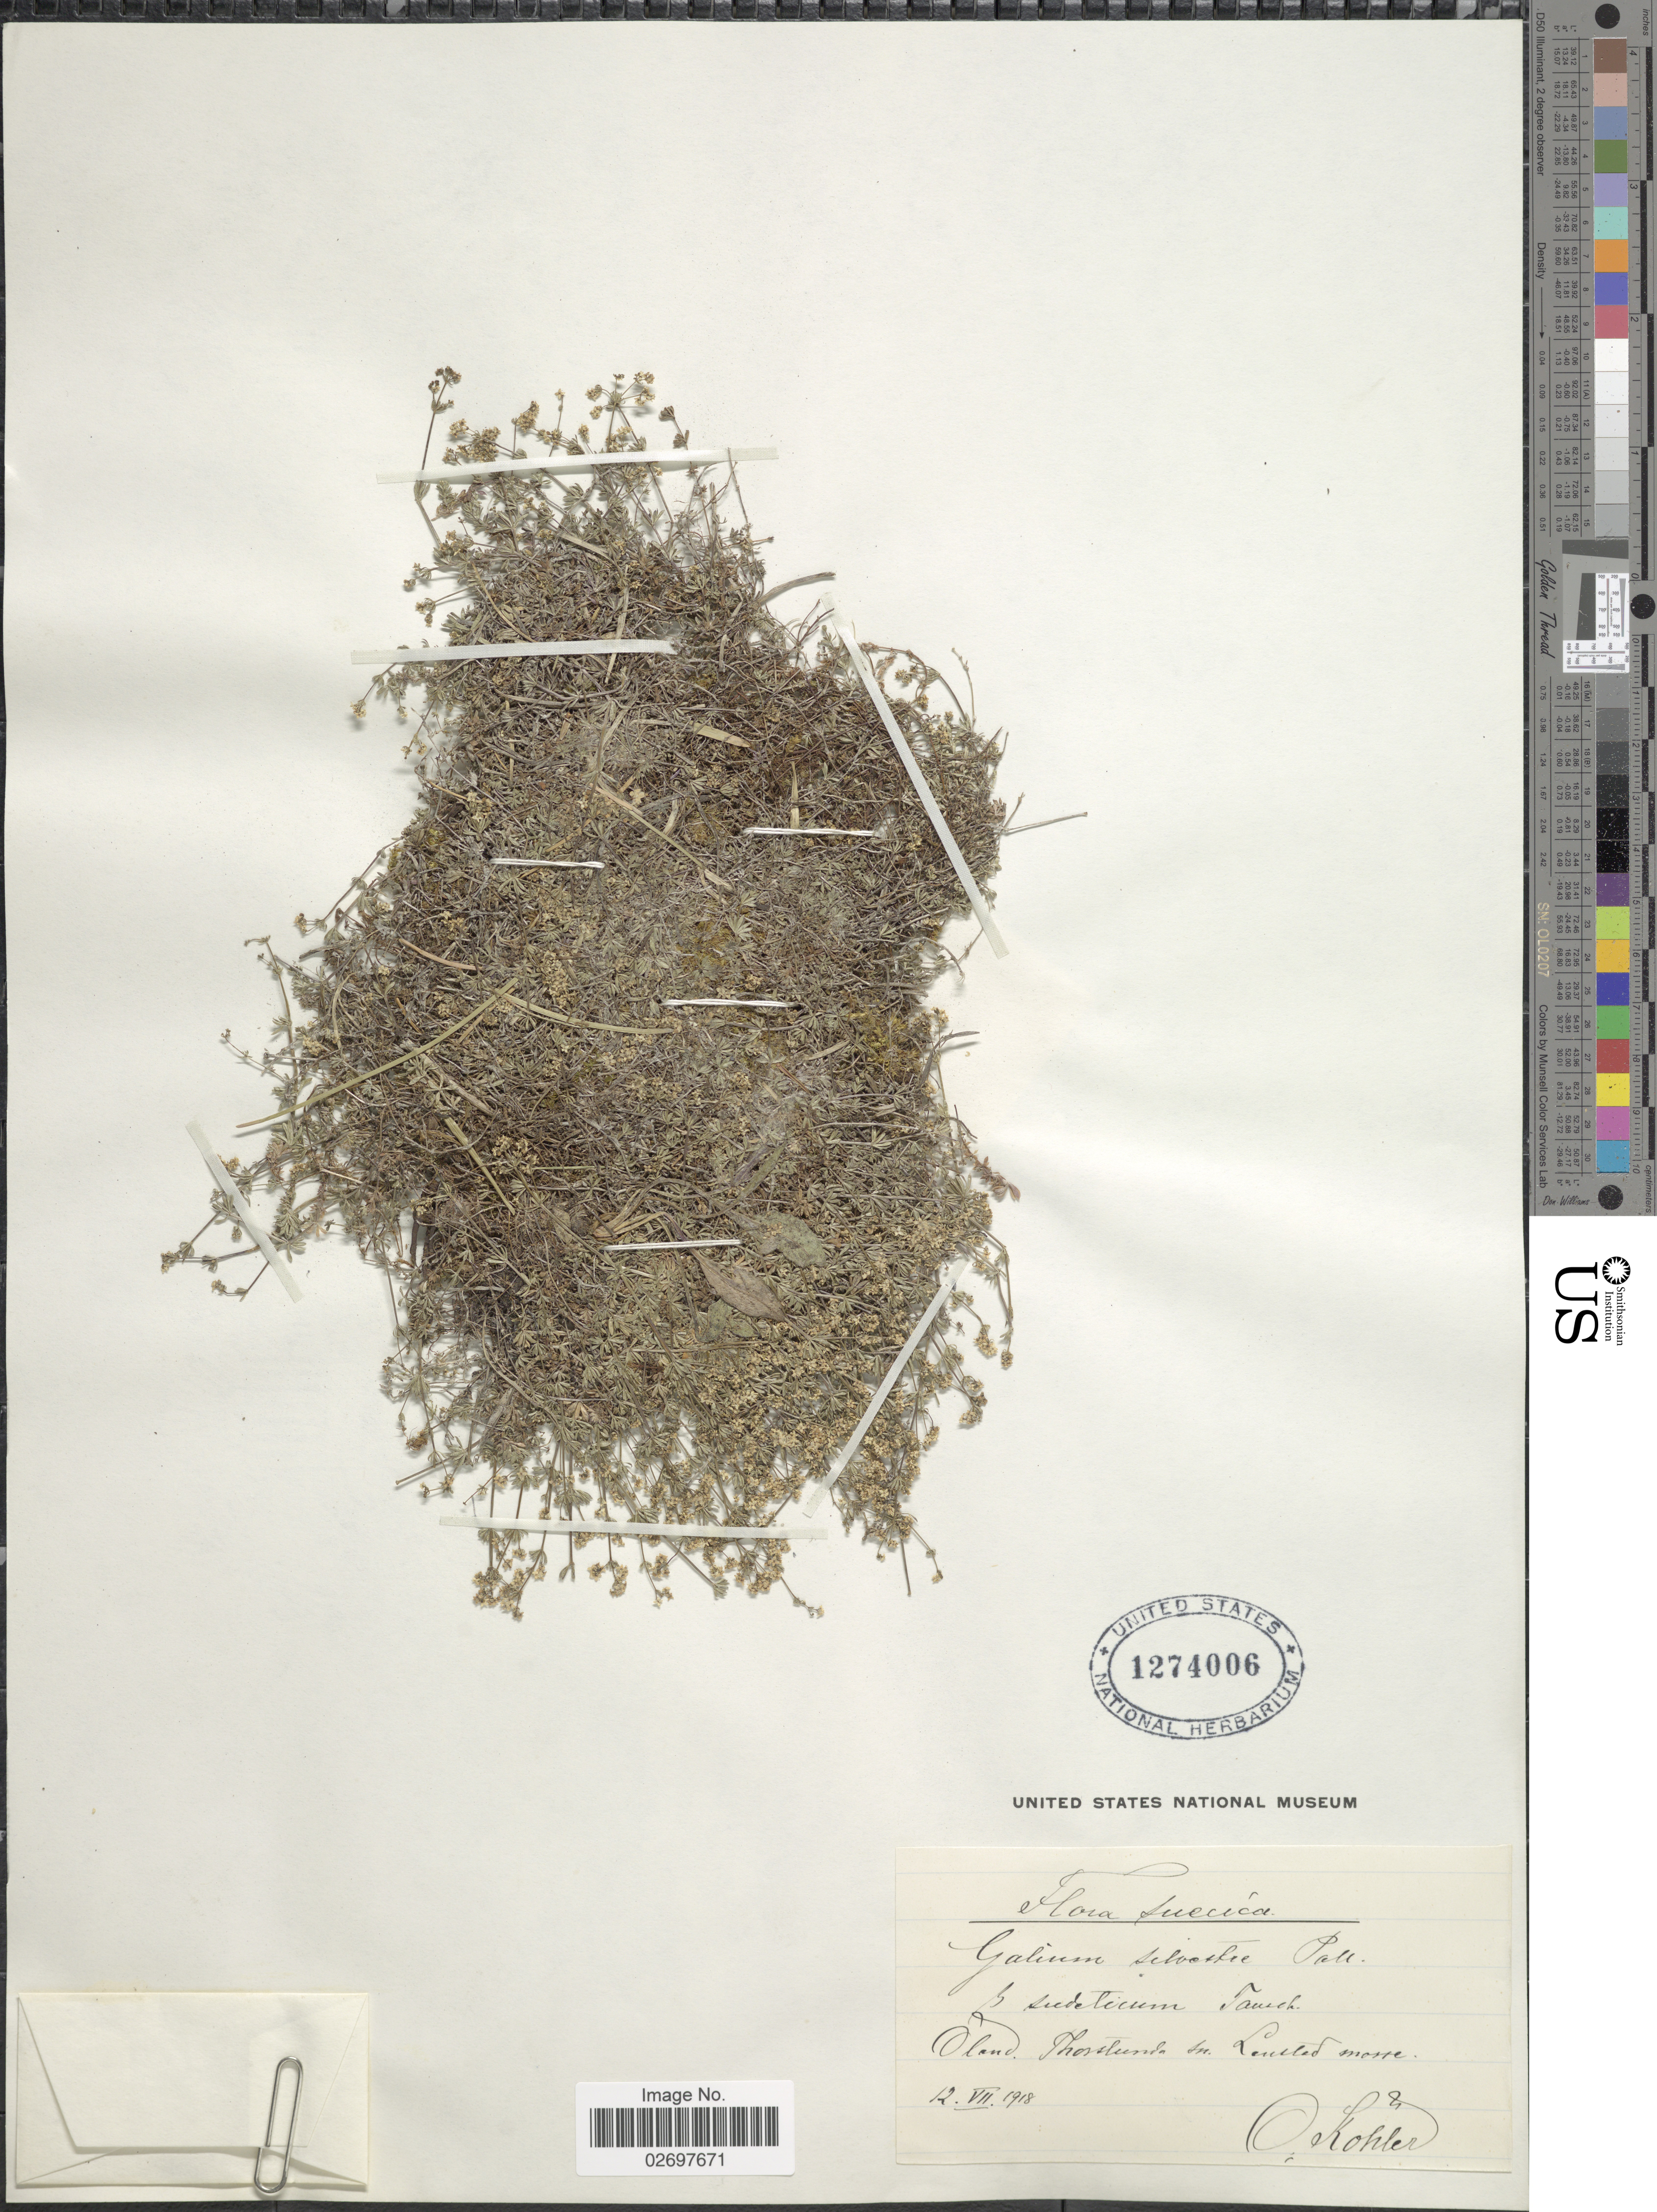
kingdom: Plantae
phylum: Tracheophyta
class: Magnoliopsida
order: Gentianales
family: Rubiaceae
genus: Galium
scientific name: Galium sylvestre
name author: Scop.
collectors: O. Köhler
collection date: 1918-07-12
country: Sweden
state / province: Kalmar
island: Oland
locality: Oland, Thorslunda sn. Leusted mosse, Suecica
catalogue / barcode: US 1274006